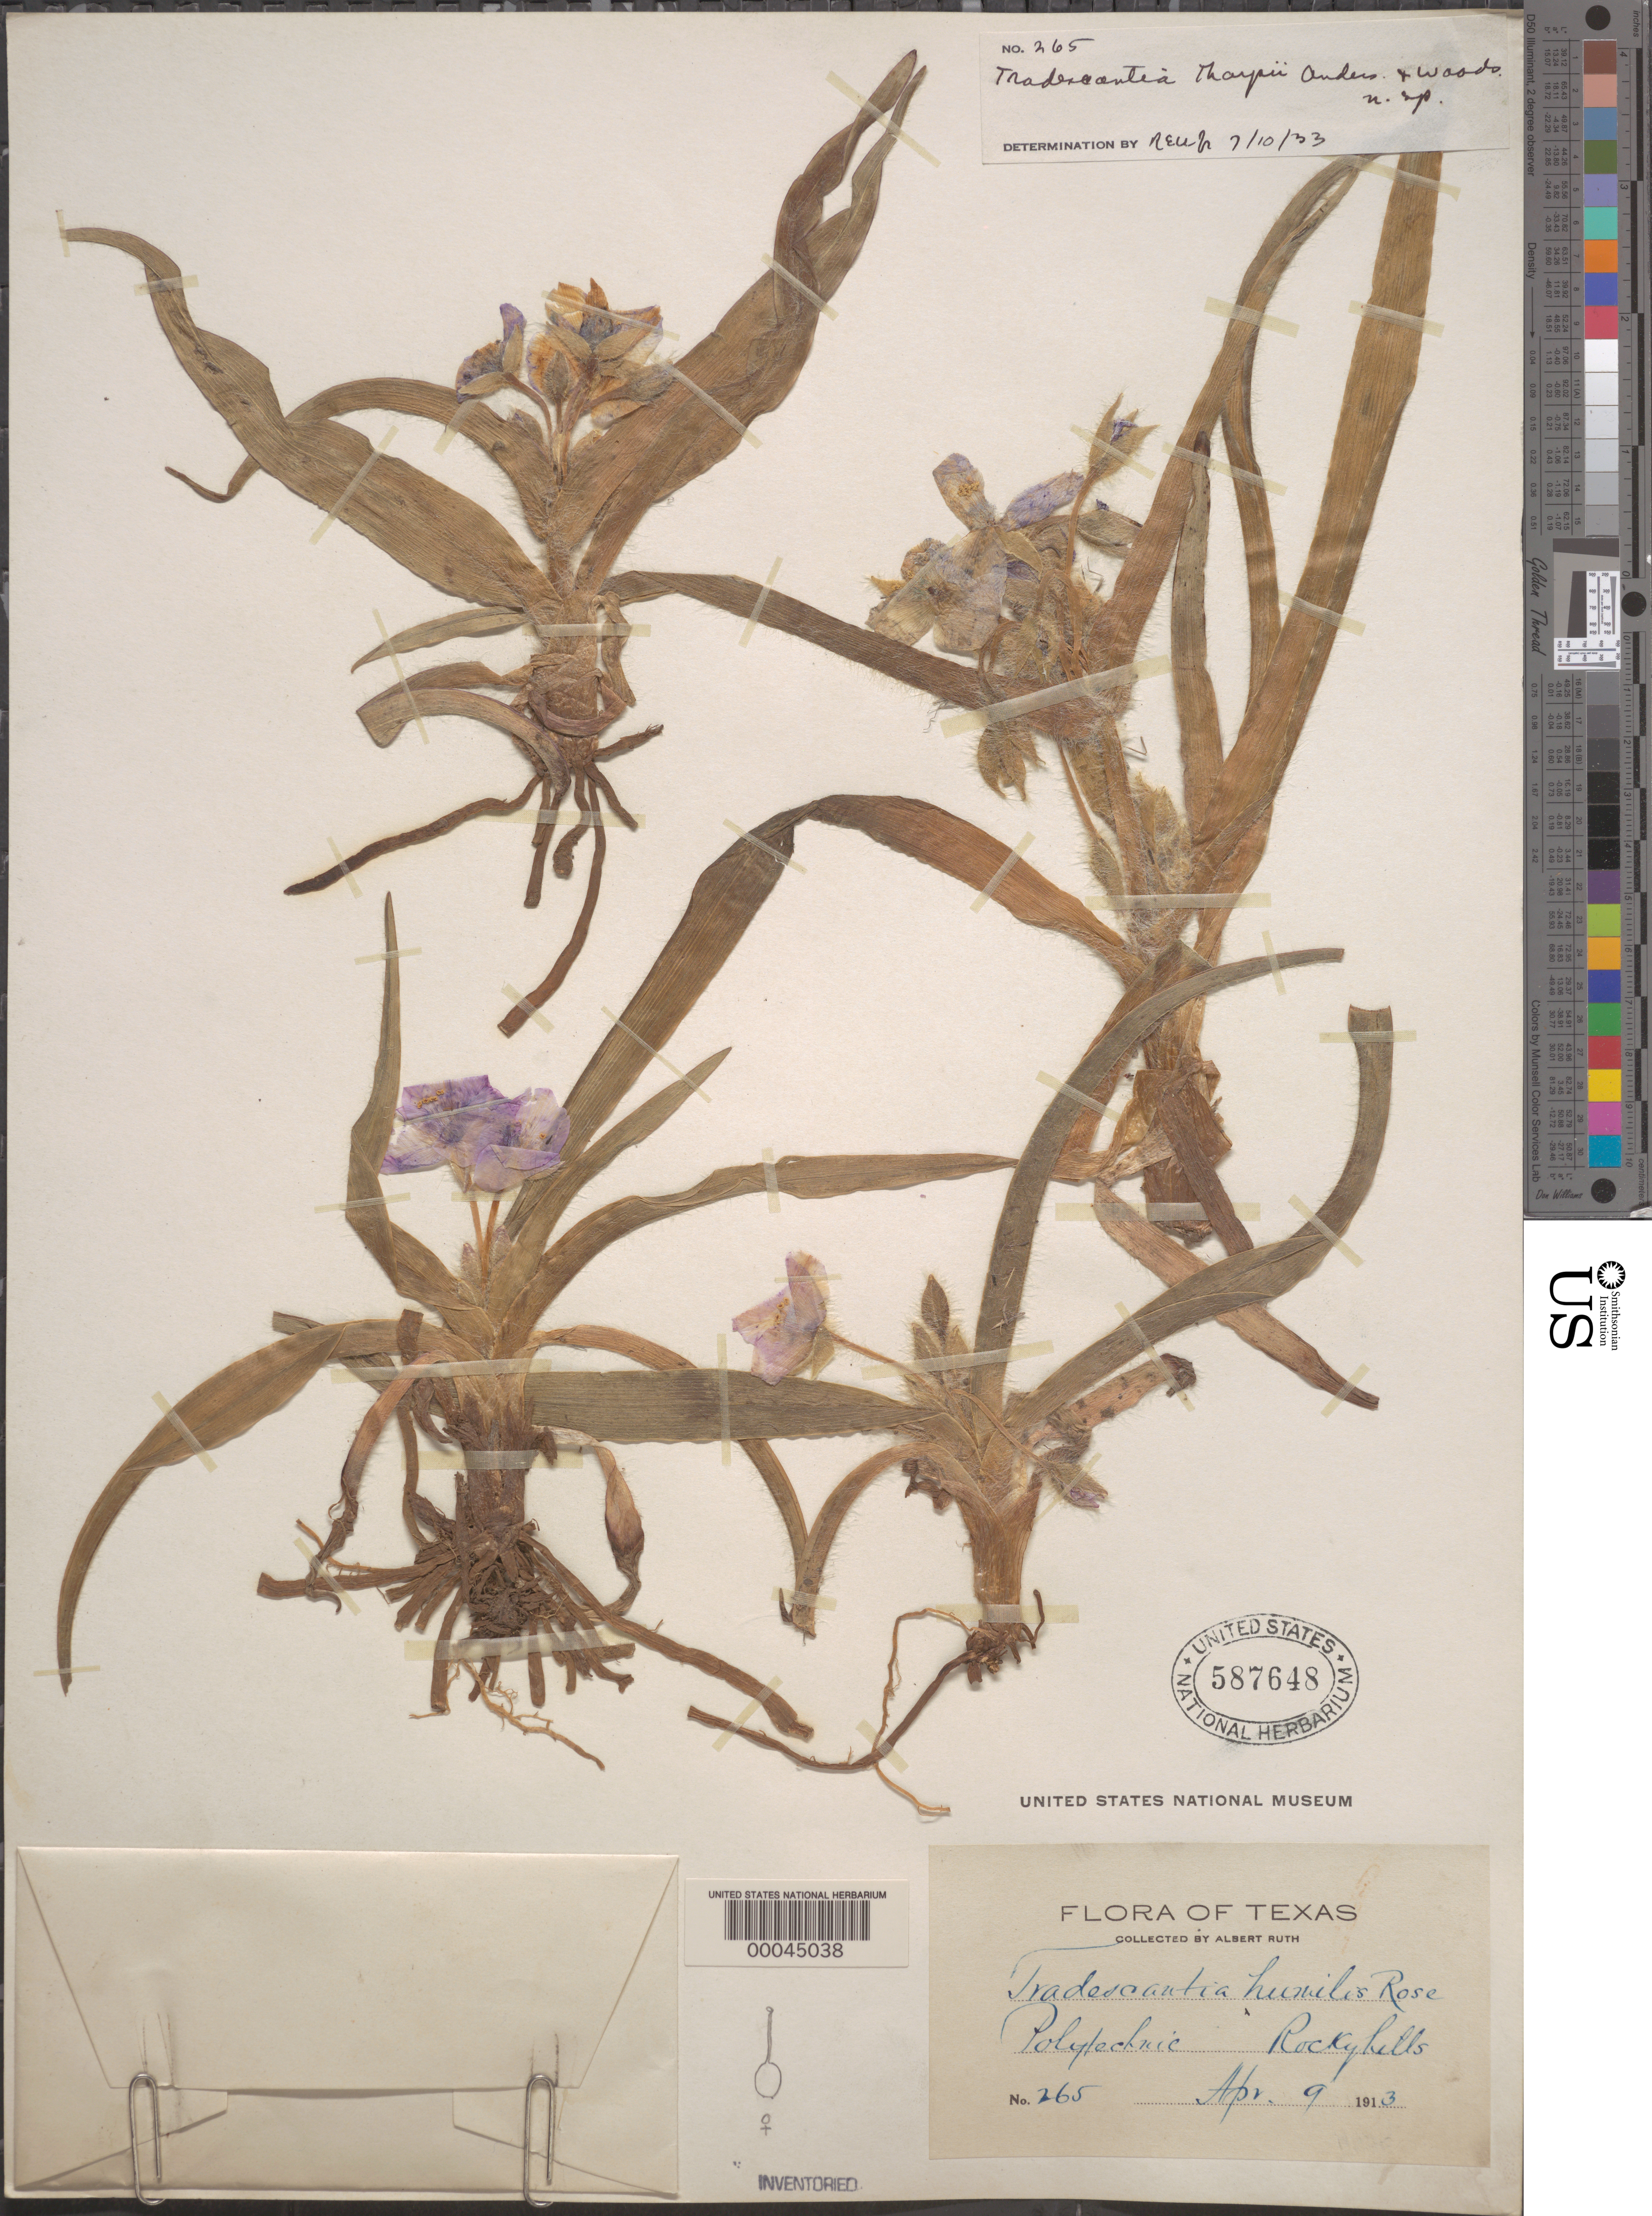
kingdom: Plantae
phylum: Tracheophyta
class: Liliopsida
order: Commelinales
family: Commelinaceae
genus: Tradescantia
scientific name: Tradescantia tharpii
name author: E.S. Anderson & Woodson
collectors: A. Ruth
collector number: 265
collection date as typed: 09 Apr 1913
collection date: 1913-04-09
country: United States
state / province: Texas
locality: Polytechnic institute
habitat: Rocky hills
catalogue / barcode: US 587648